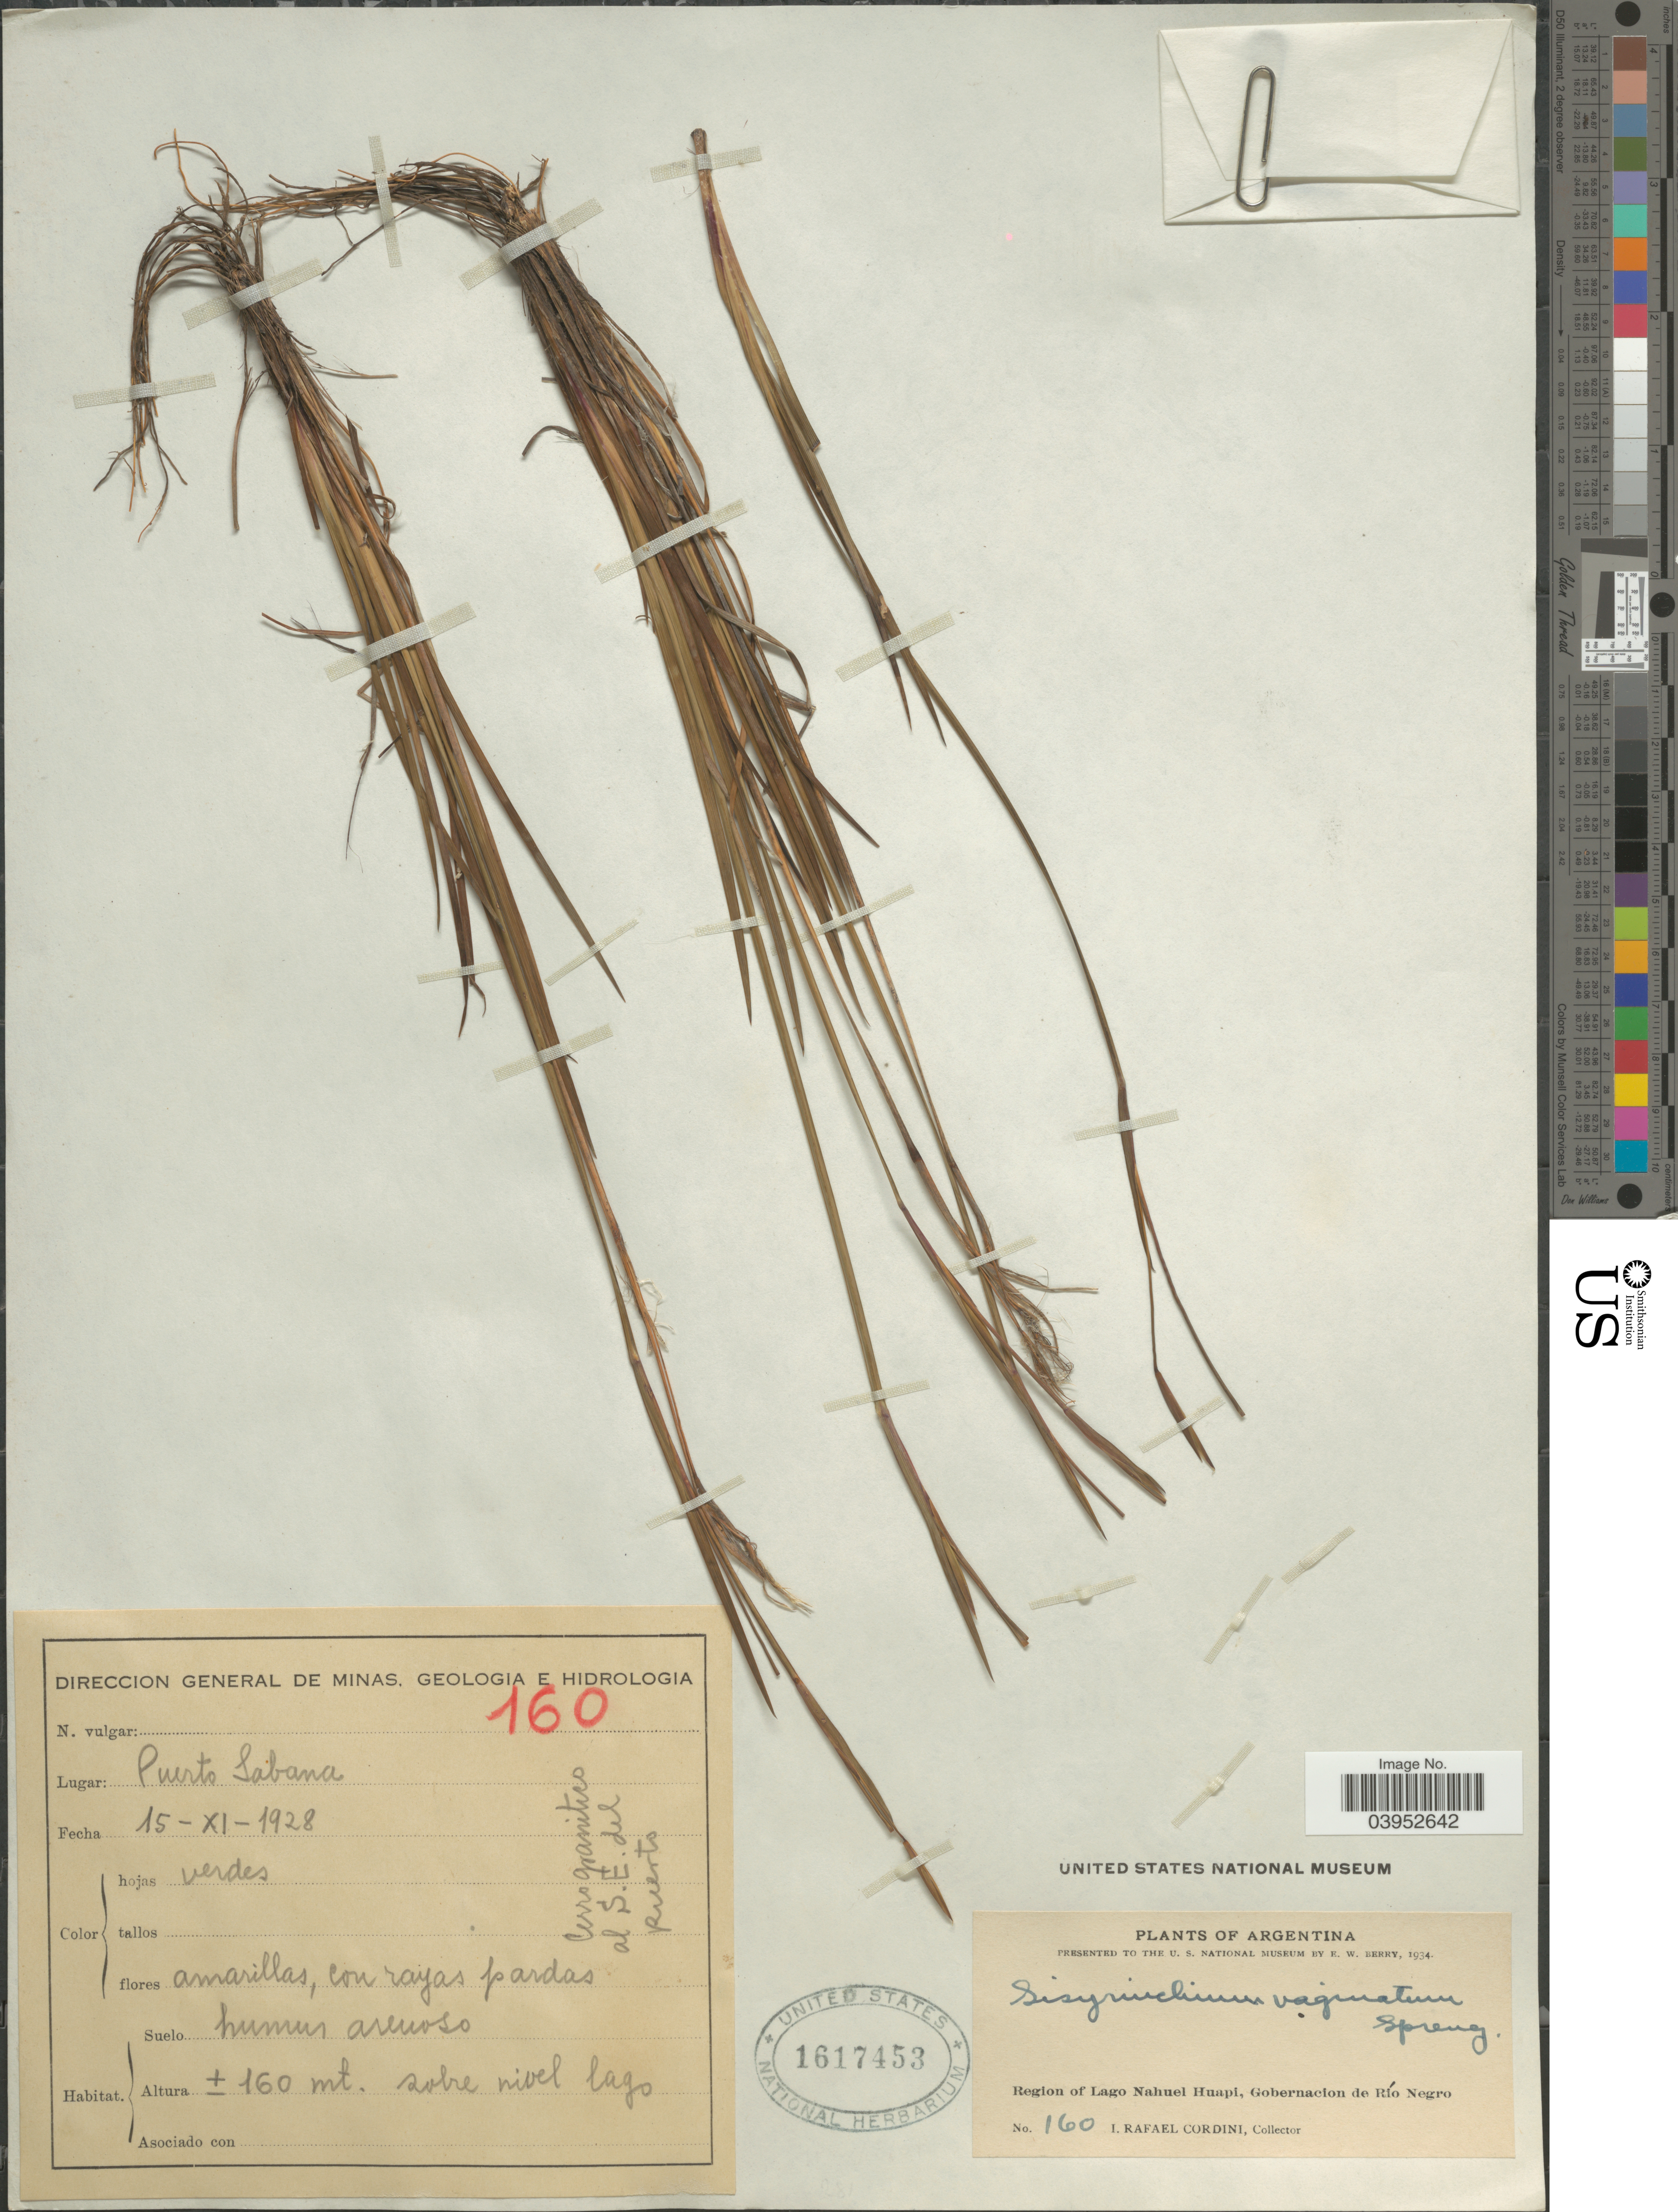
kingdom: Plantae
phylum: Tracheophyta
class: Liliopsida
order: Asparagales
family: Iridaceae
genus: Sisyrinchium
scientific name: Sisyrinchium vaginatum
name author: Spreng.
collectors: I. Cordini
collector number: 160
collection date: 1928-11-15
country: Argentina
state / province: Rio Negro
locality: Puerto Sabana. Cerro granitico al S.E. del puerto. Region of Lago Nahuel Huapi, Gobernacion de Río Negro.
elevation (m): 160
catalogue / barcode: US 1617453